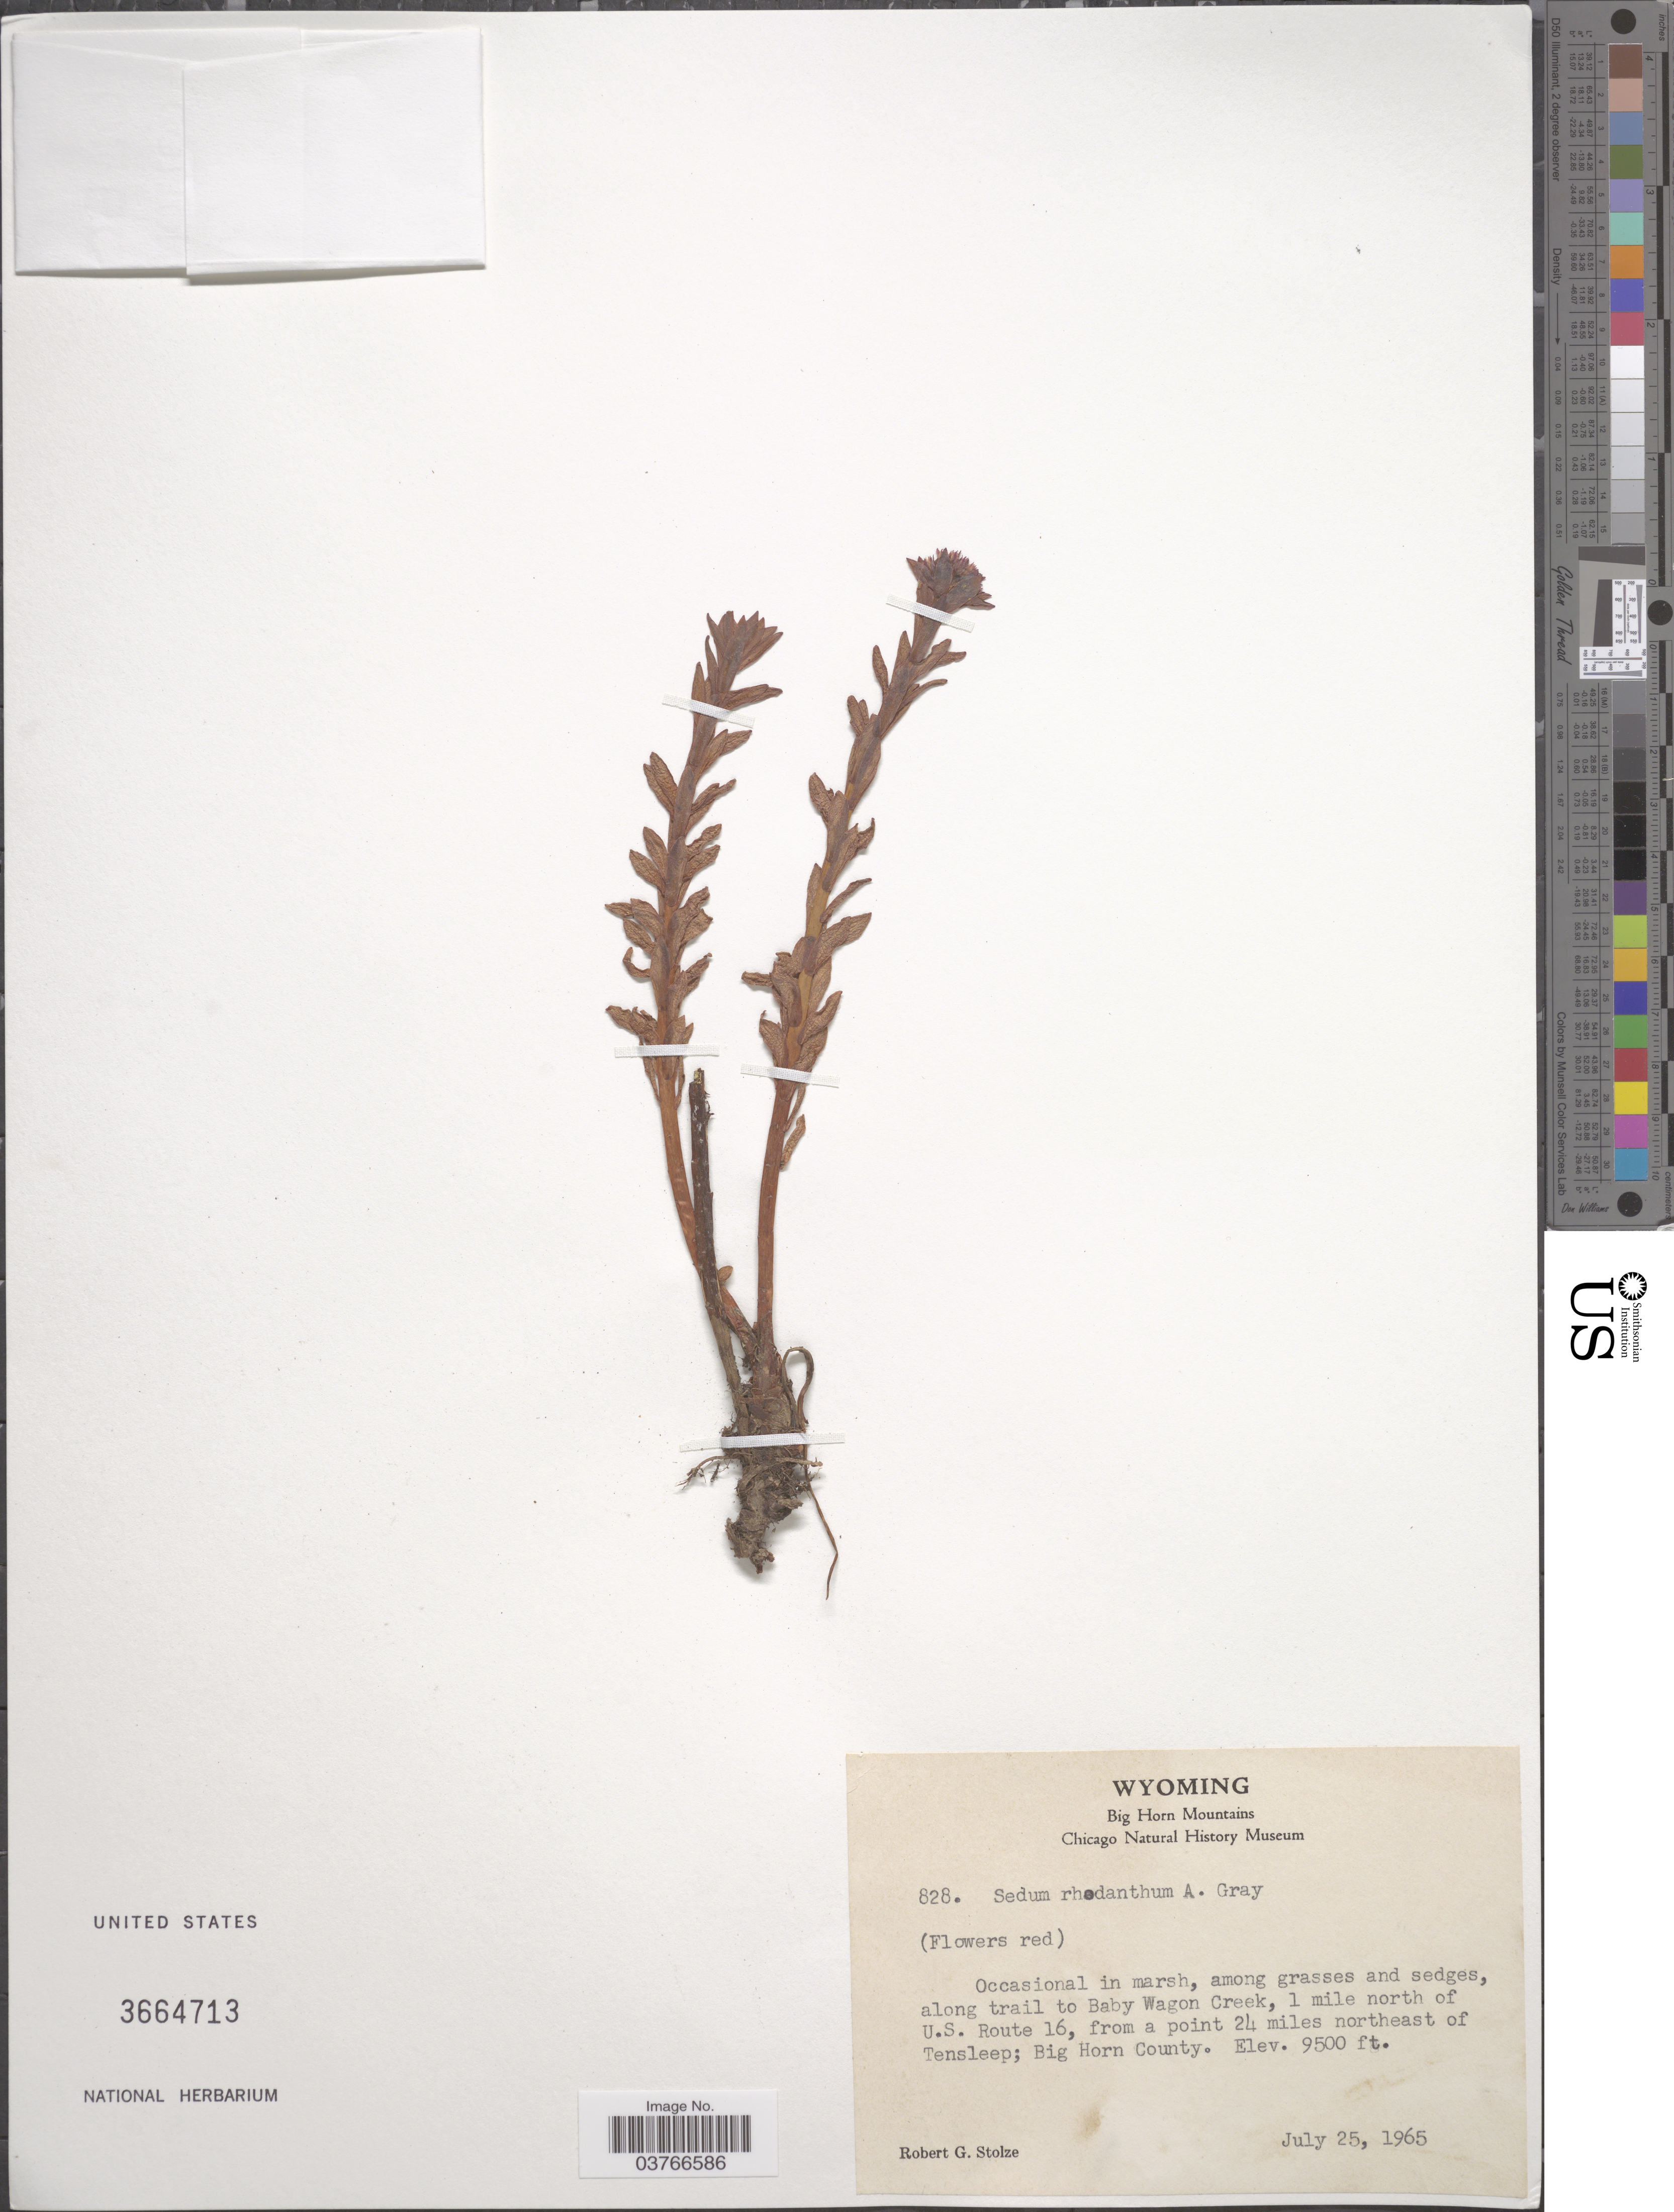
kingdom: Plantae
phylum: Tracheophyta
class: Magnoliopsida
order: Saxifragales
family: Crassulaceae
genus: Rhodiola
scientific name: Rhodiola rhodantha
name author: (A. Gray) H. Jacobsen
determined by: Strong, Mark T., (BOT), Smithsonian Institution - National Museum of Natural History (UNITED STATES)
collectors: R. G. Stolze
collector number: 828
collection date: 1965-07-25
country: United States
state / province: Wyoming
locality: Big Horn Mountains. Along trail to Baby Wagon Creek, 1 mile north of U. S. Route 16, from a point 24 miles northeast of Tensleep; Big Horn County.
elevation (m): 2896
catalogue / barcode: US 3664713